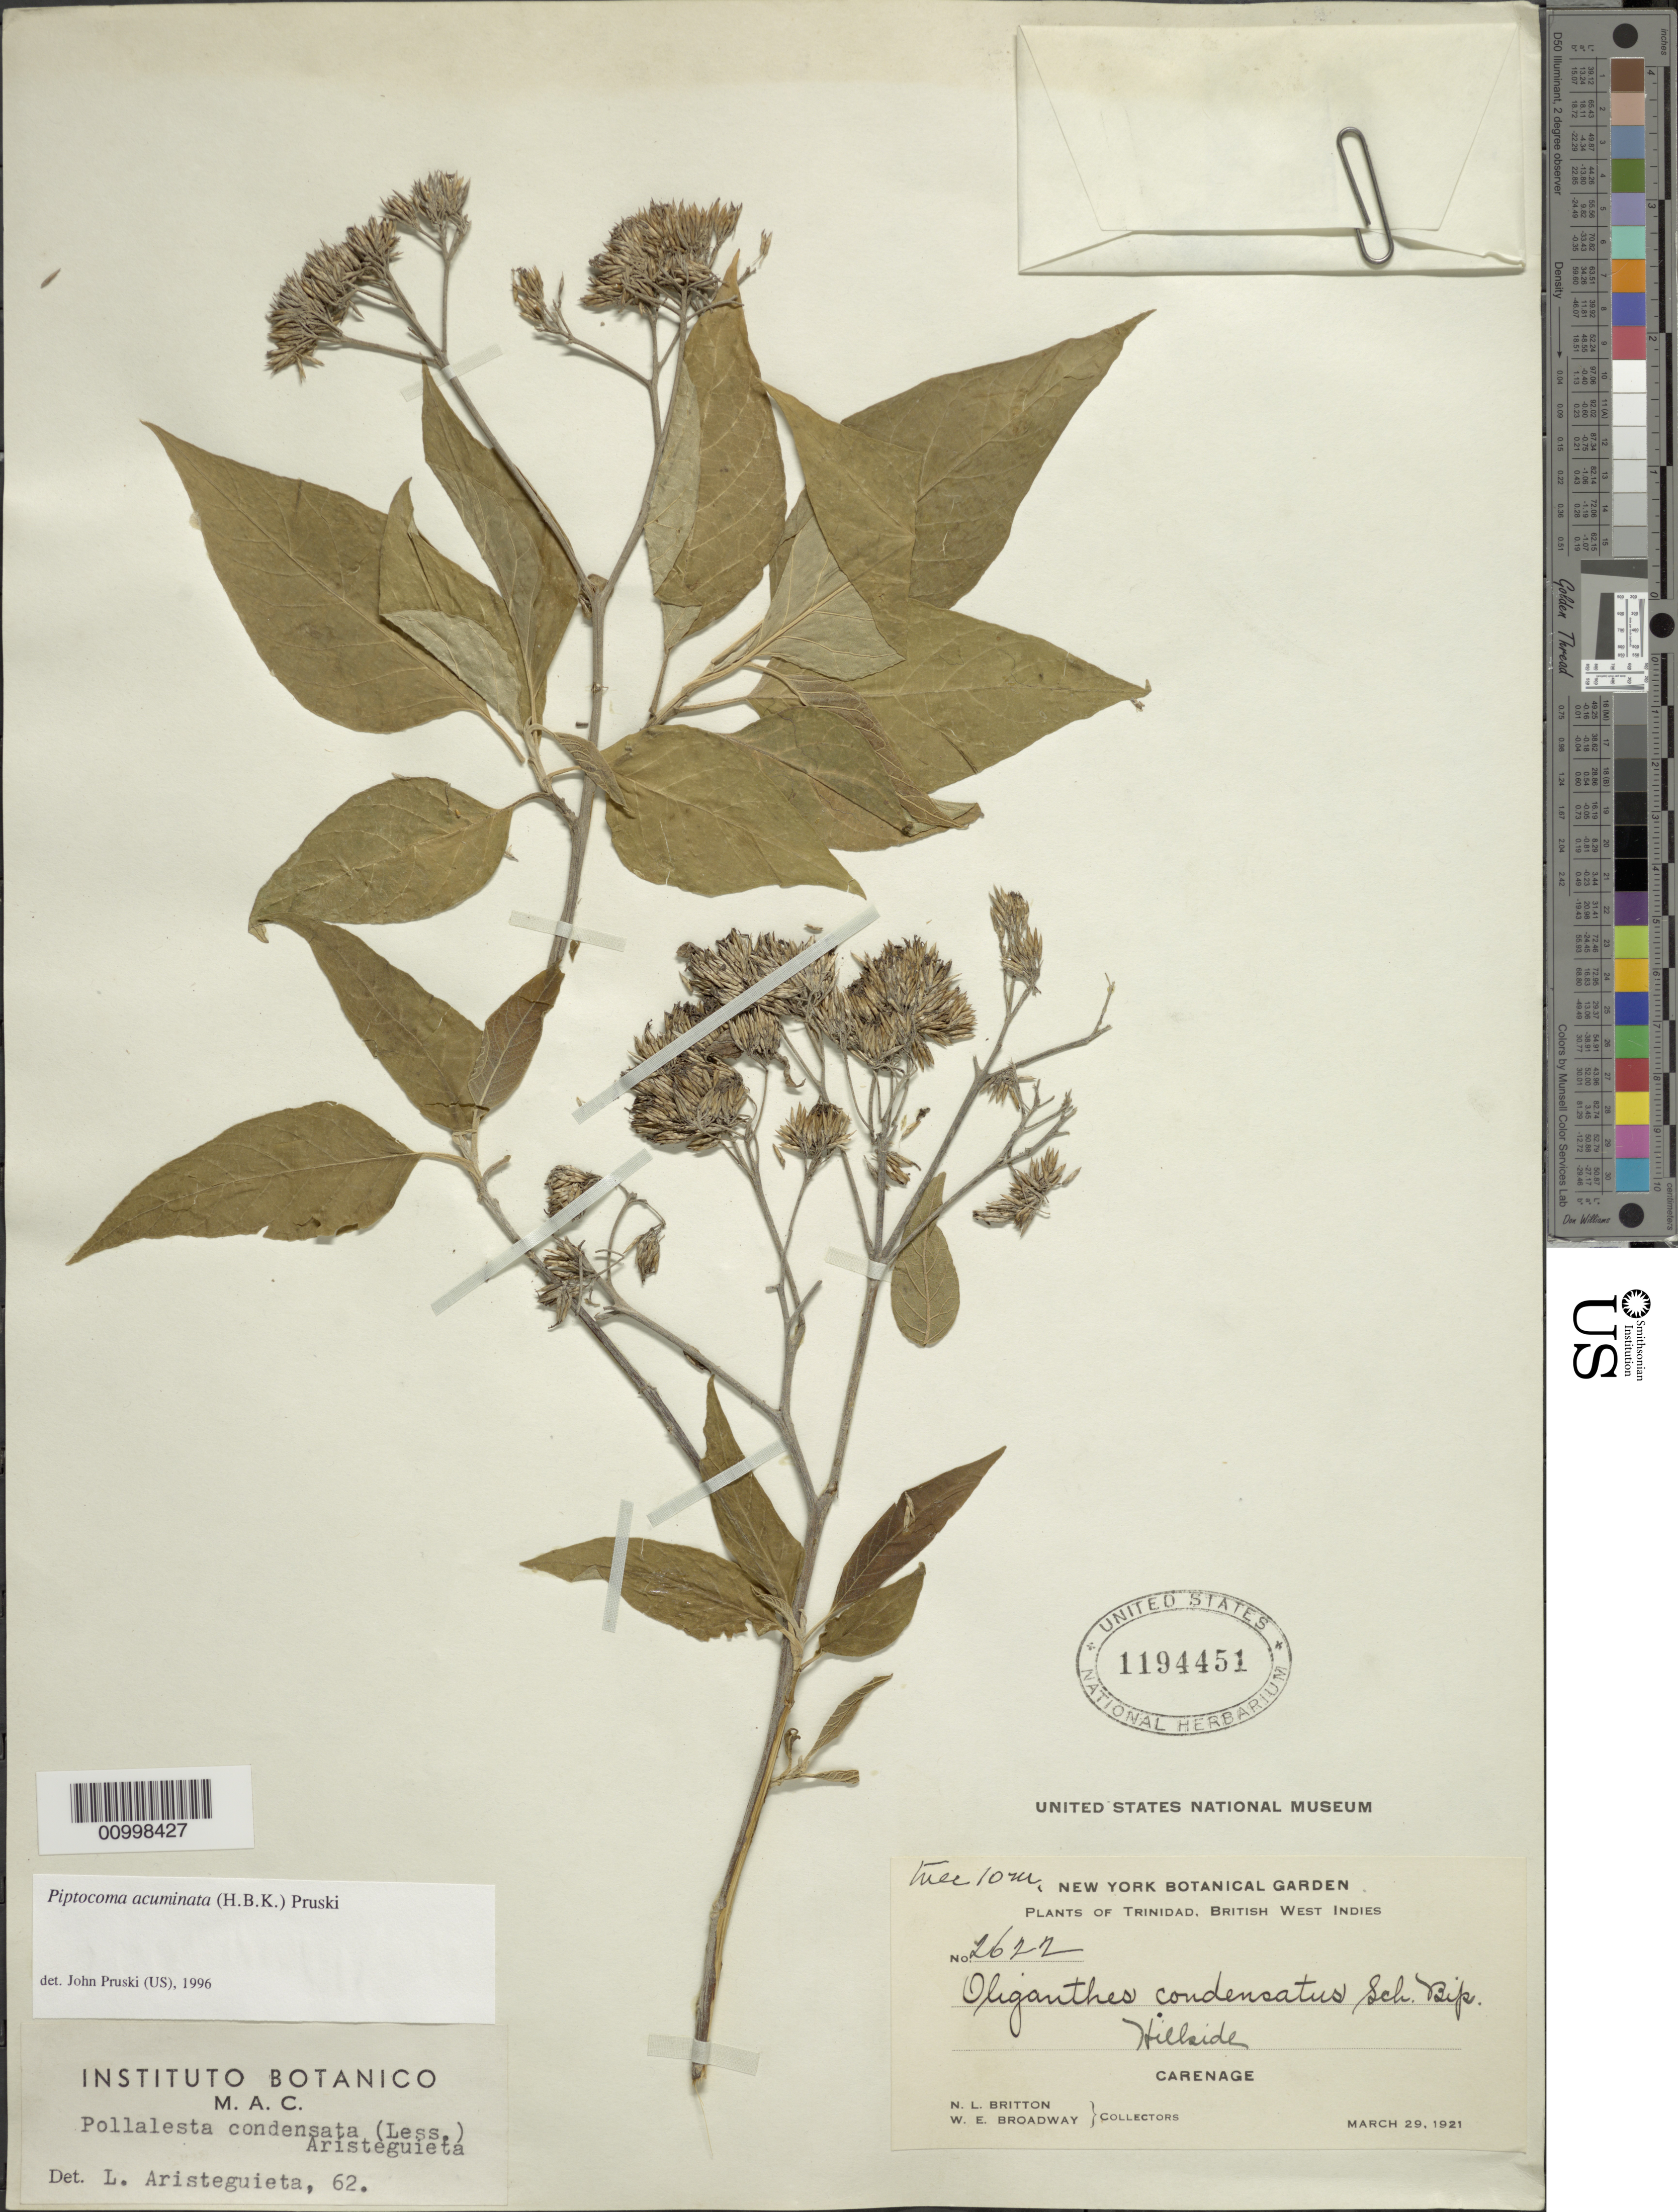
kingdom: Plantae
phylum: Tracheophyta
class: Magnoliopsida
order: Asterales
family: Asteraceae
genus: Pollalesta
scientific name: Pollalesta acuminata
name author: (Kunth) Aristeg.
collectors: N. Britton & W. E. Broadway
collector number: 2622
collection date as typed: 29 Mar 1921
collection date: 1921-03-29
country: Trinidad and Tobago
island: Trinidad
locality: Carenage, hillside.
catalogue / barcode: US 1194451